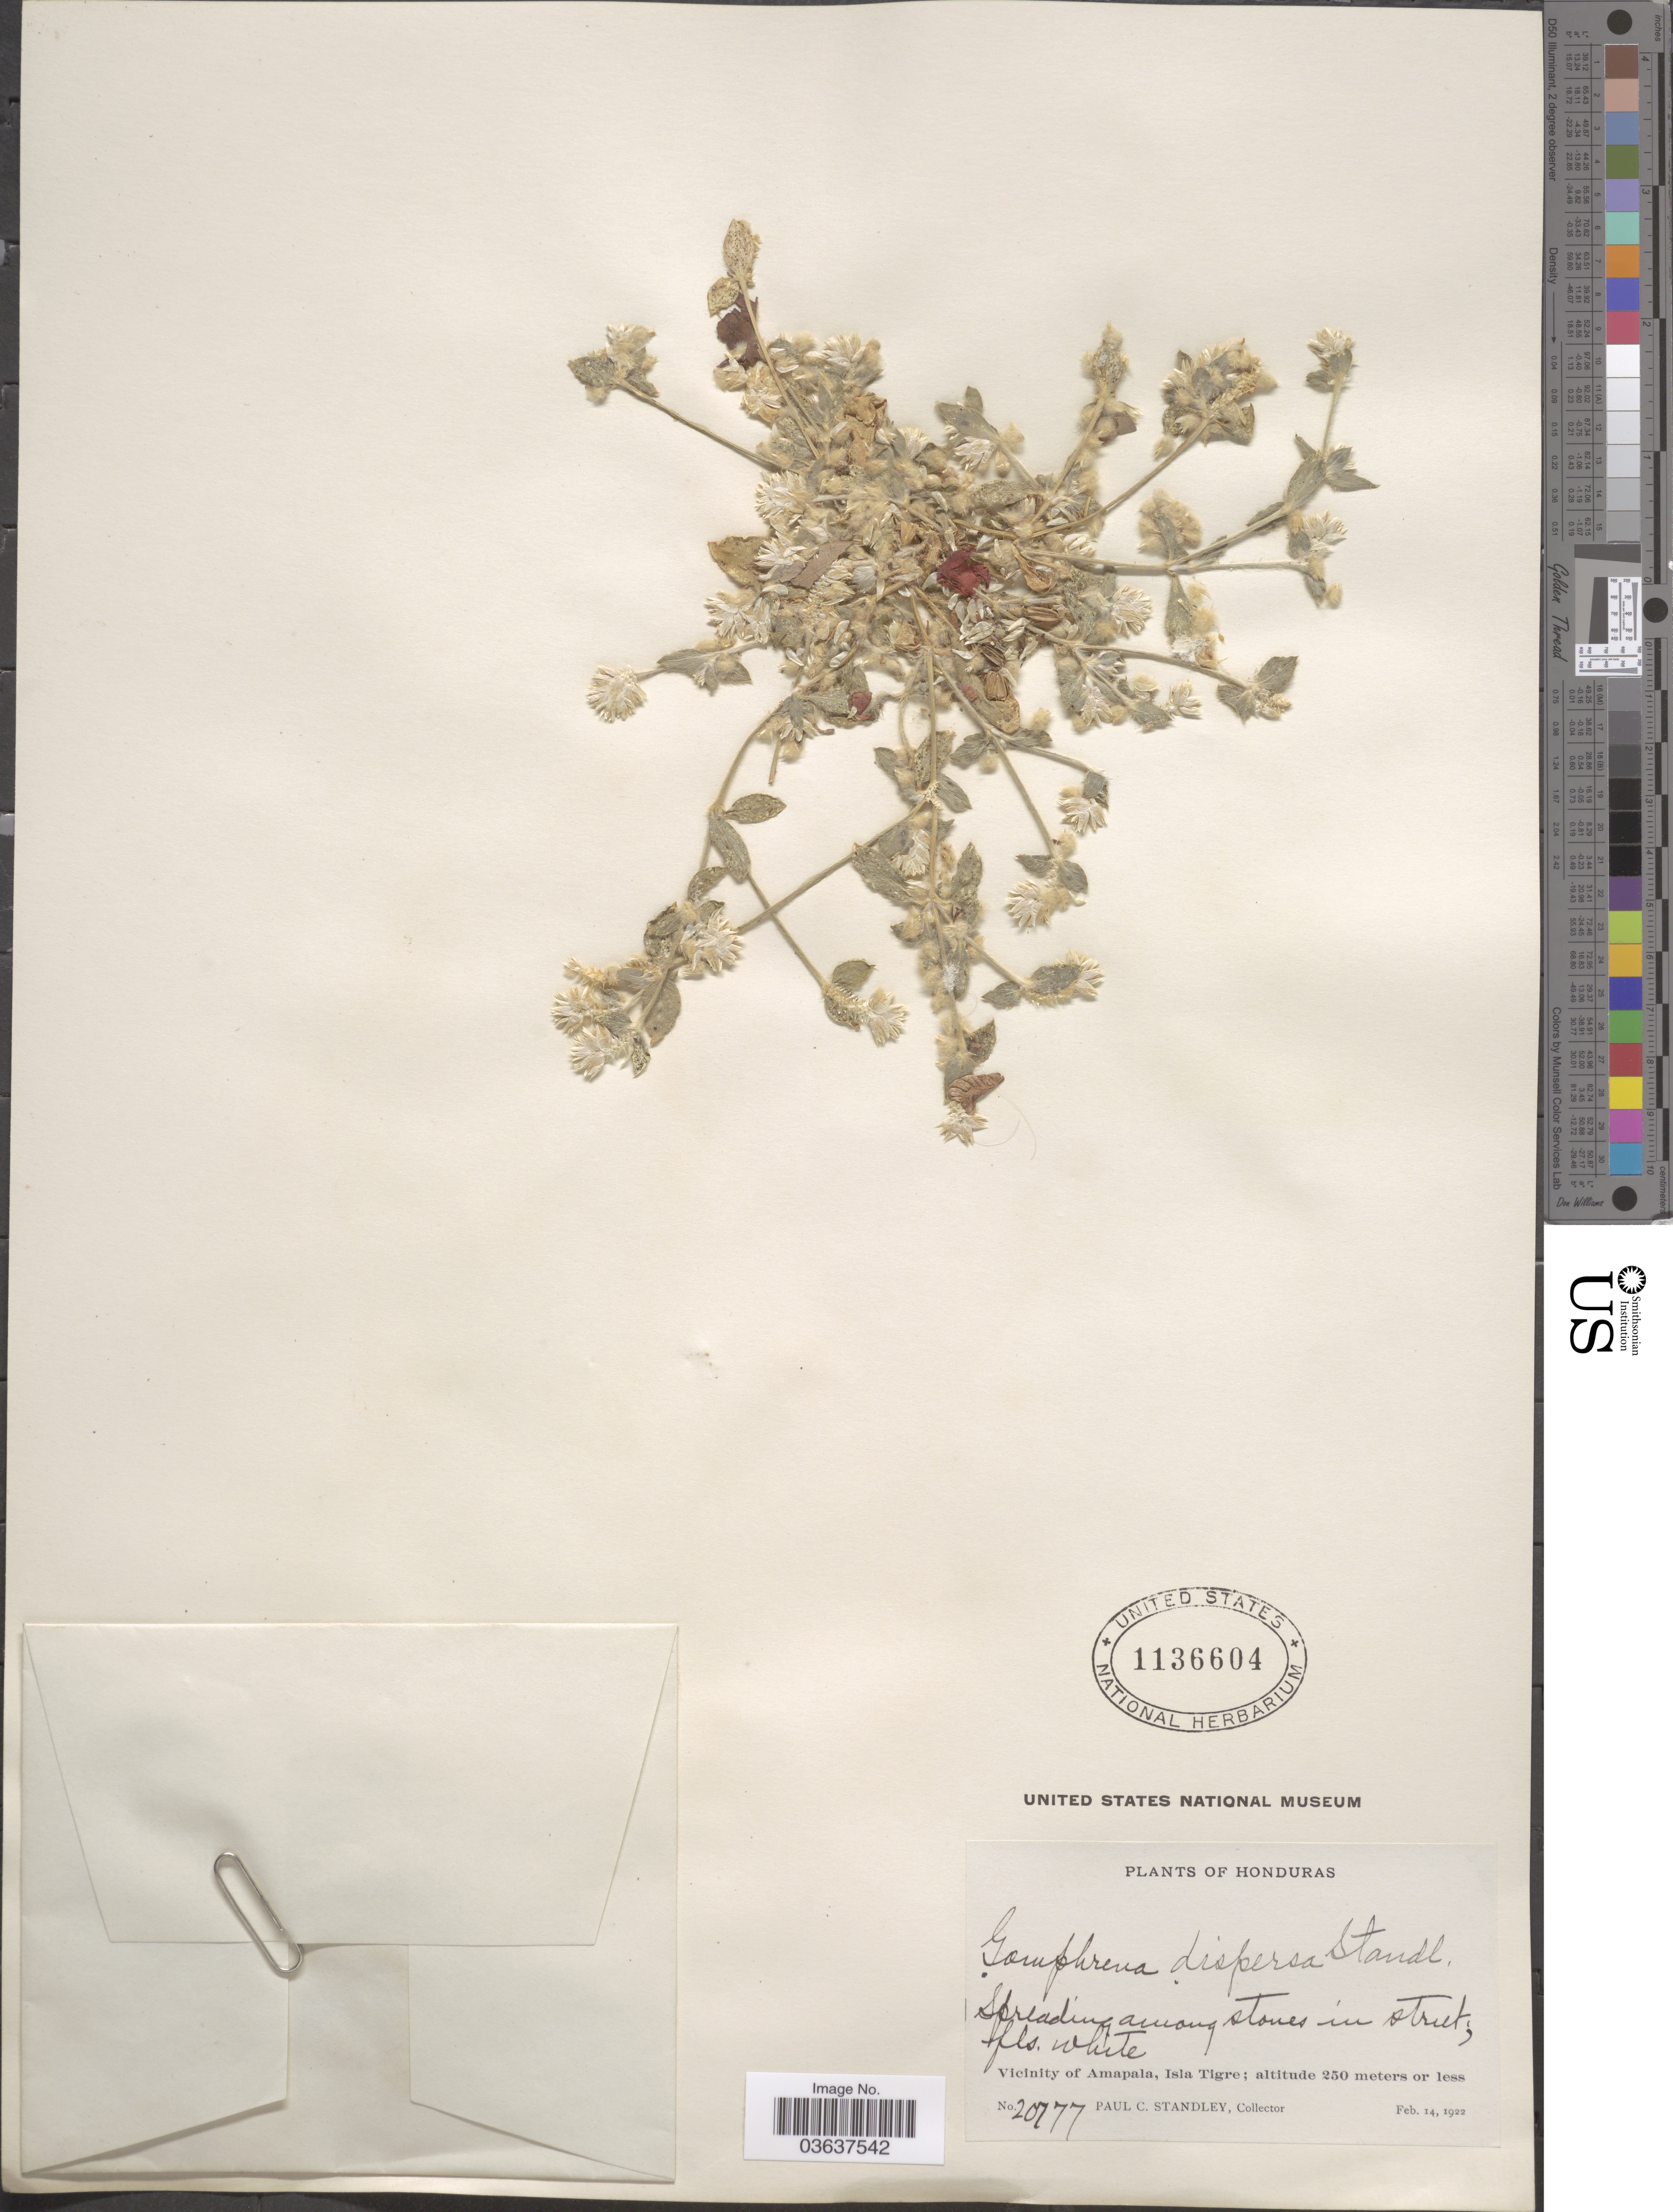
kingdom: Plantae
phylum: Tracheophyta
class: Magnoliopsida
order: Caryophyllales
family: Amaranthaceae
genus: Gomphrena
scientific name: Gomphrena dispersa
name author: Standl.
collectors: P. C. Standley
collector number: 20777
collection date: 1922-02-14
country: Honduras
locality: Vicinity of Amapala, Isla Tigre.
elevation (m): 250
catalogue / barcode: US 1136604